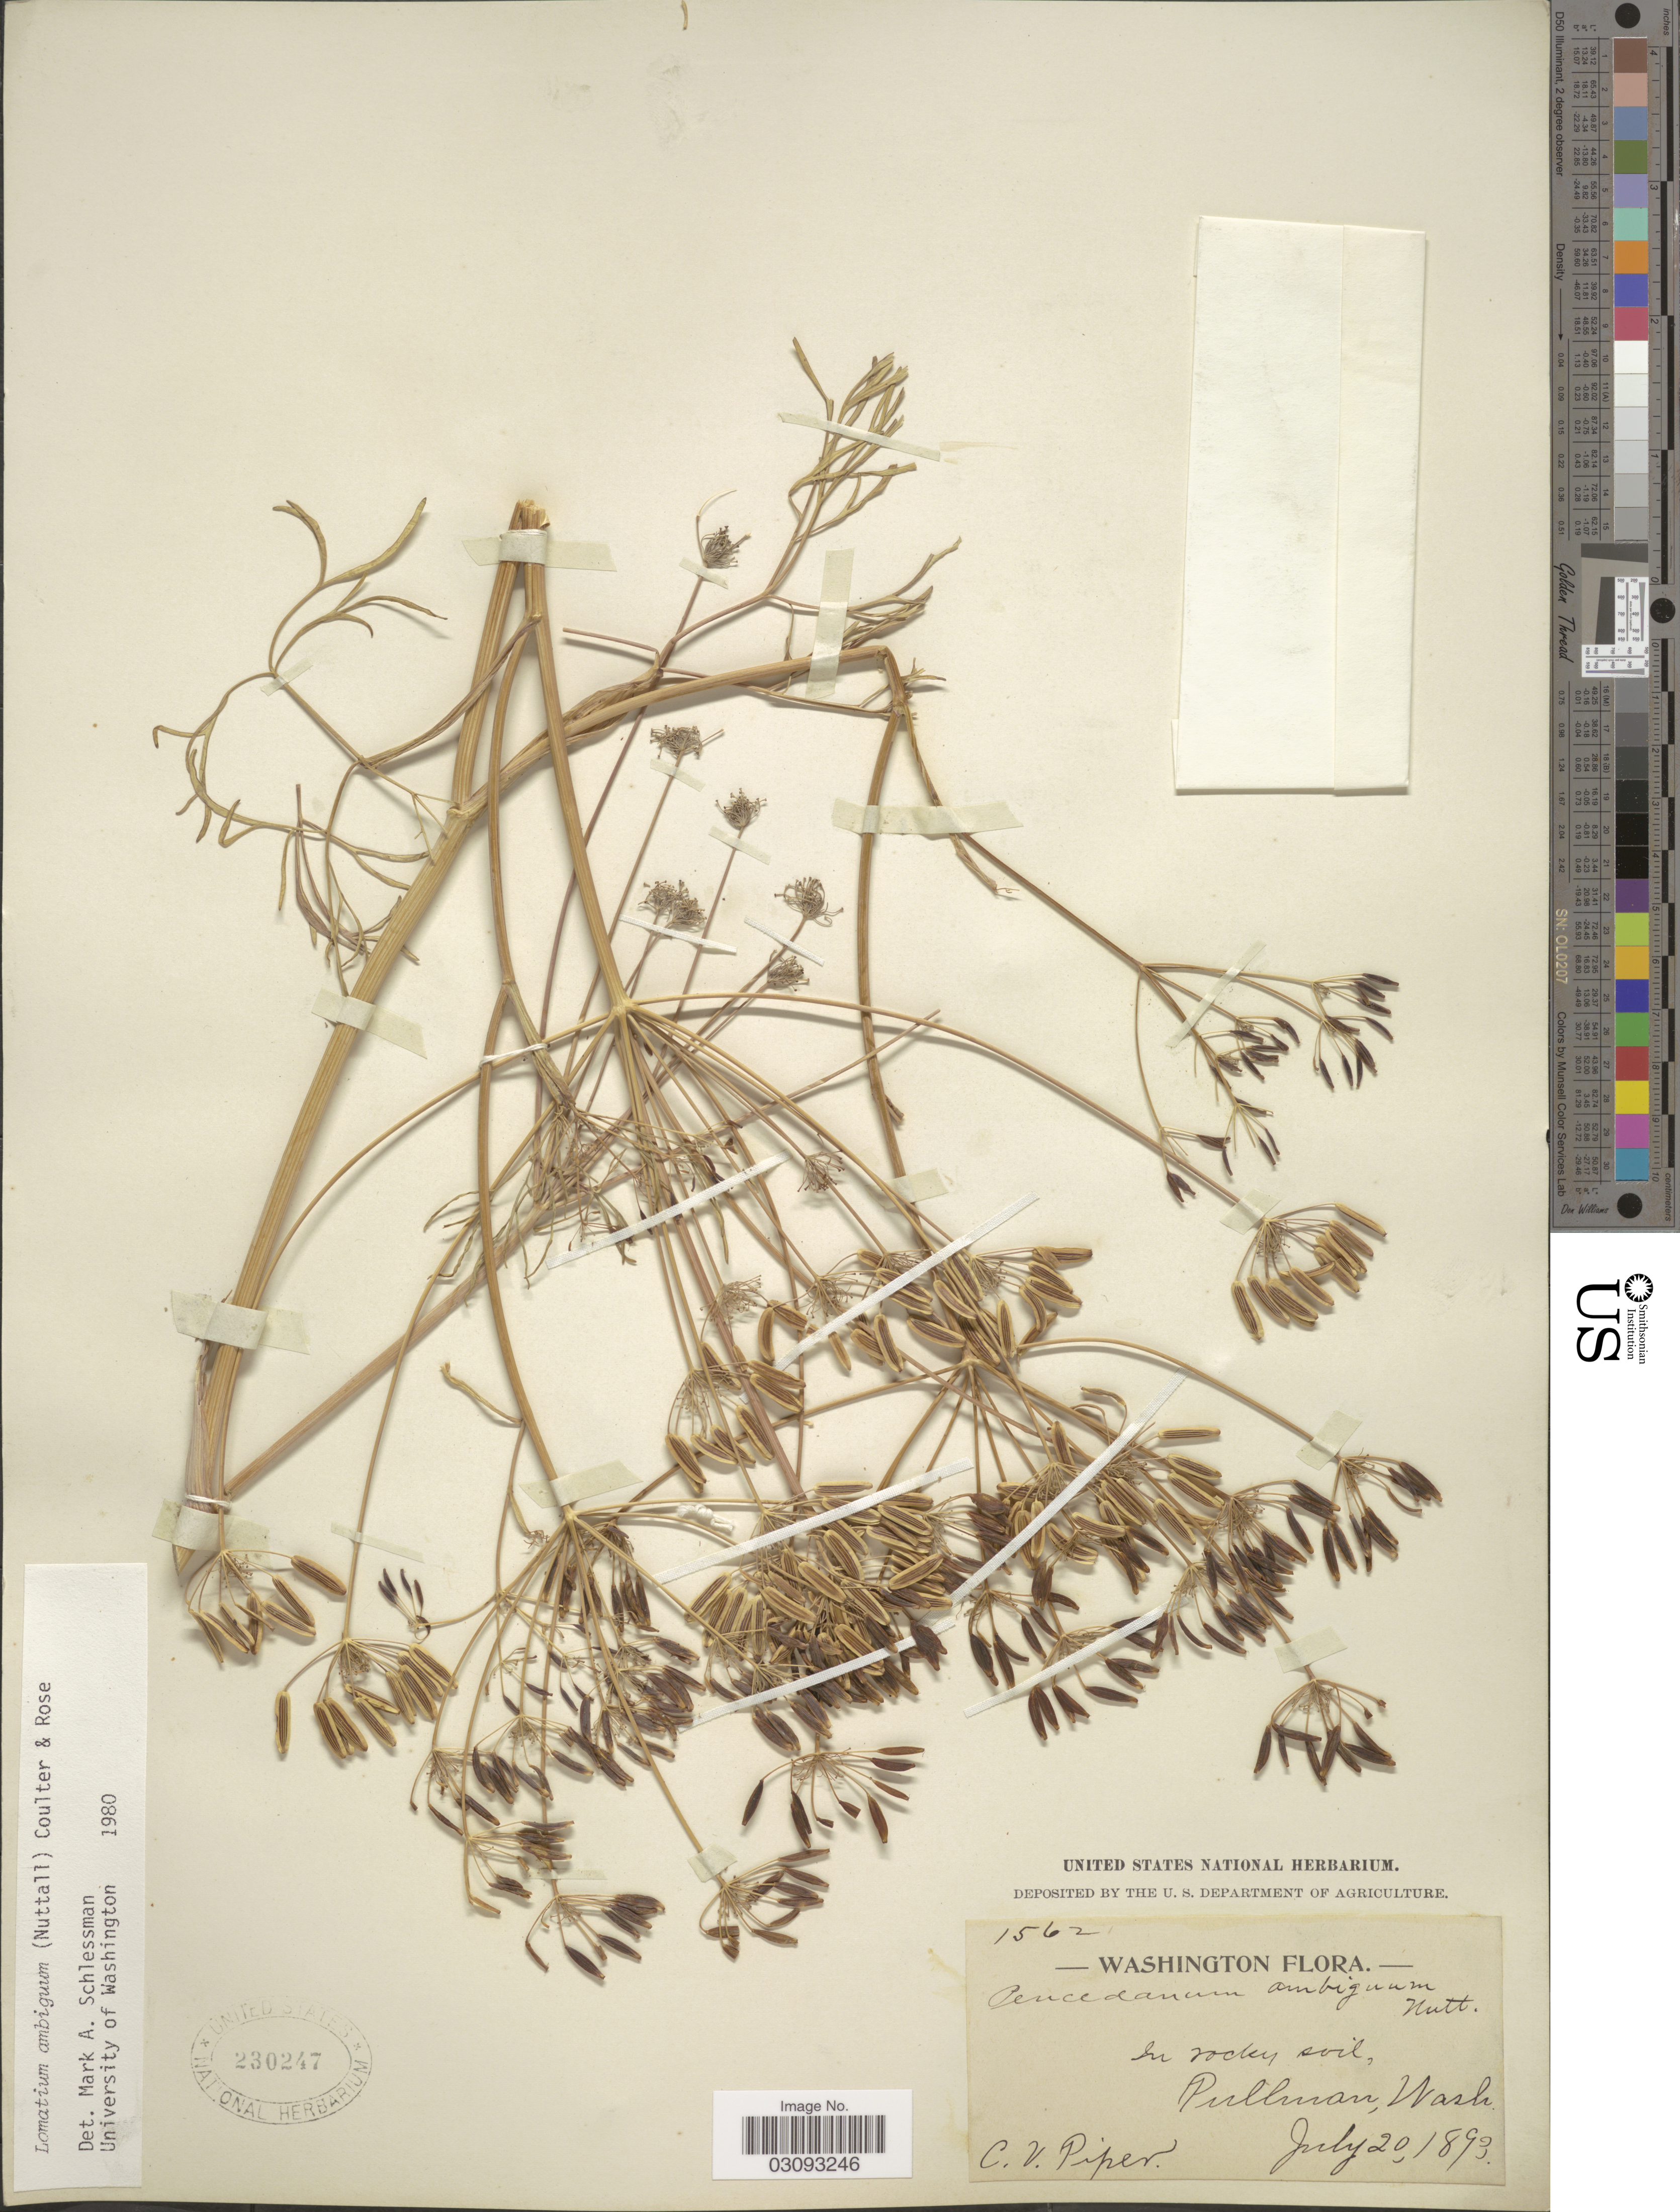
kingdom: Plantae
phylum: Tracheophyta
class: Magnoliopsida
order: Apiales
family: Apiaceae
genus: Lomatium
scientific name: Lomatium ambiguum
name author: (Nutt.) Coult. & Rose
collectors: C. V. Piper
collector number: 1562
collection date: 1893-07-20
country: United States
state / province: Washington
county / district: Whitman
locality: Pullman, Wash.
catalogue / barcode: US 230247